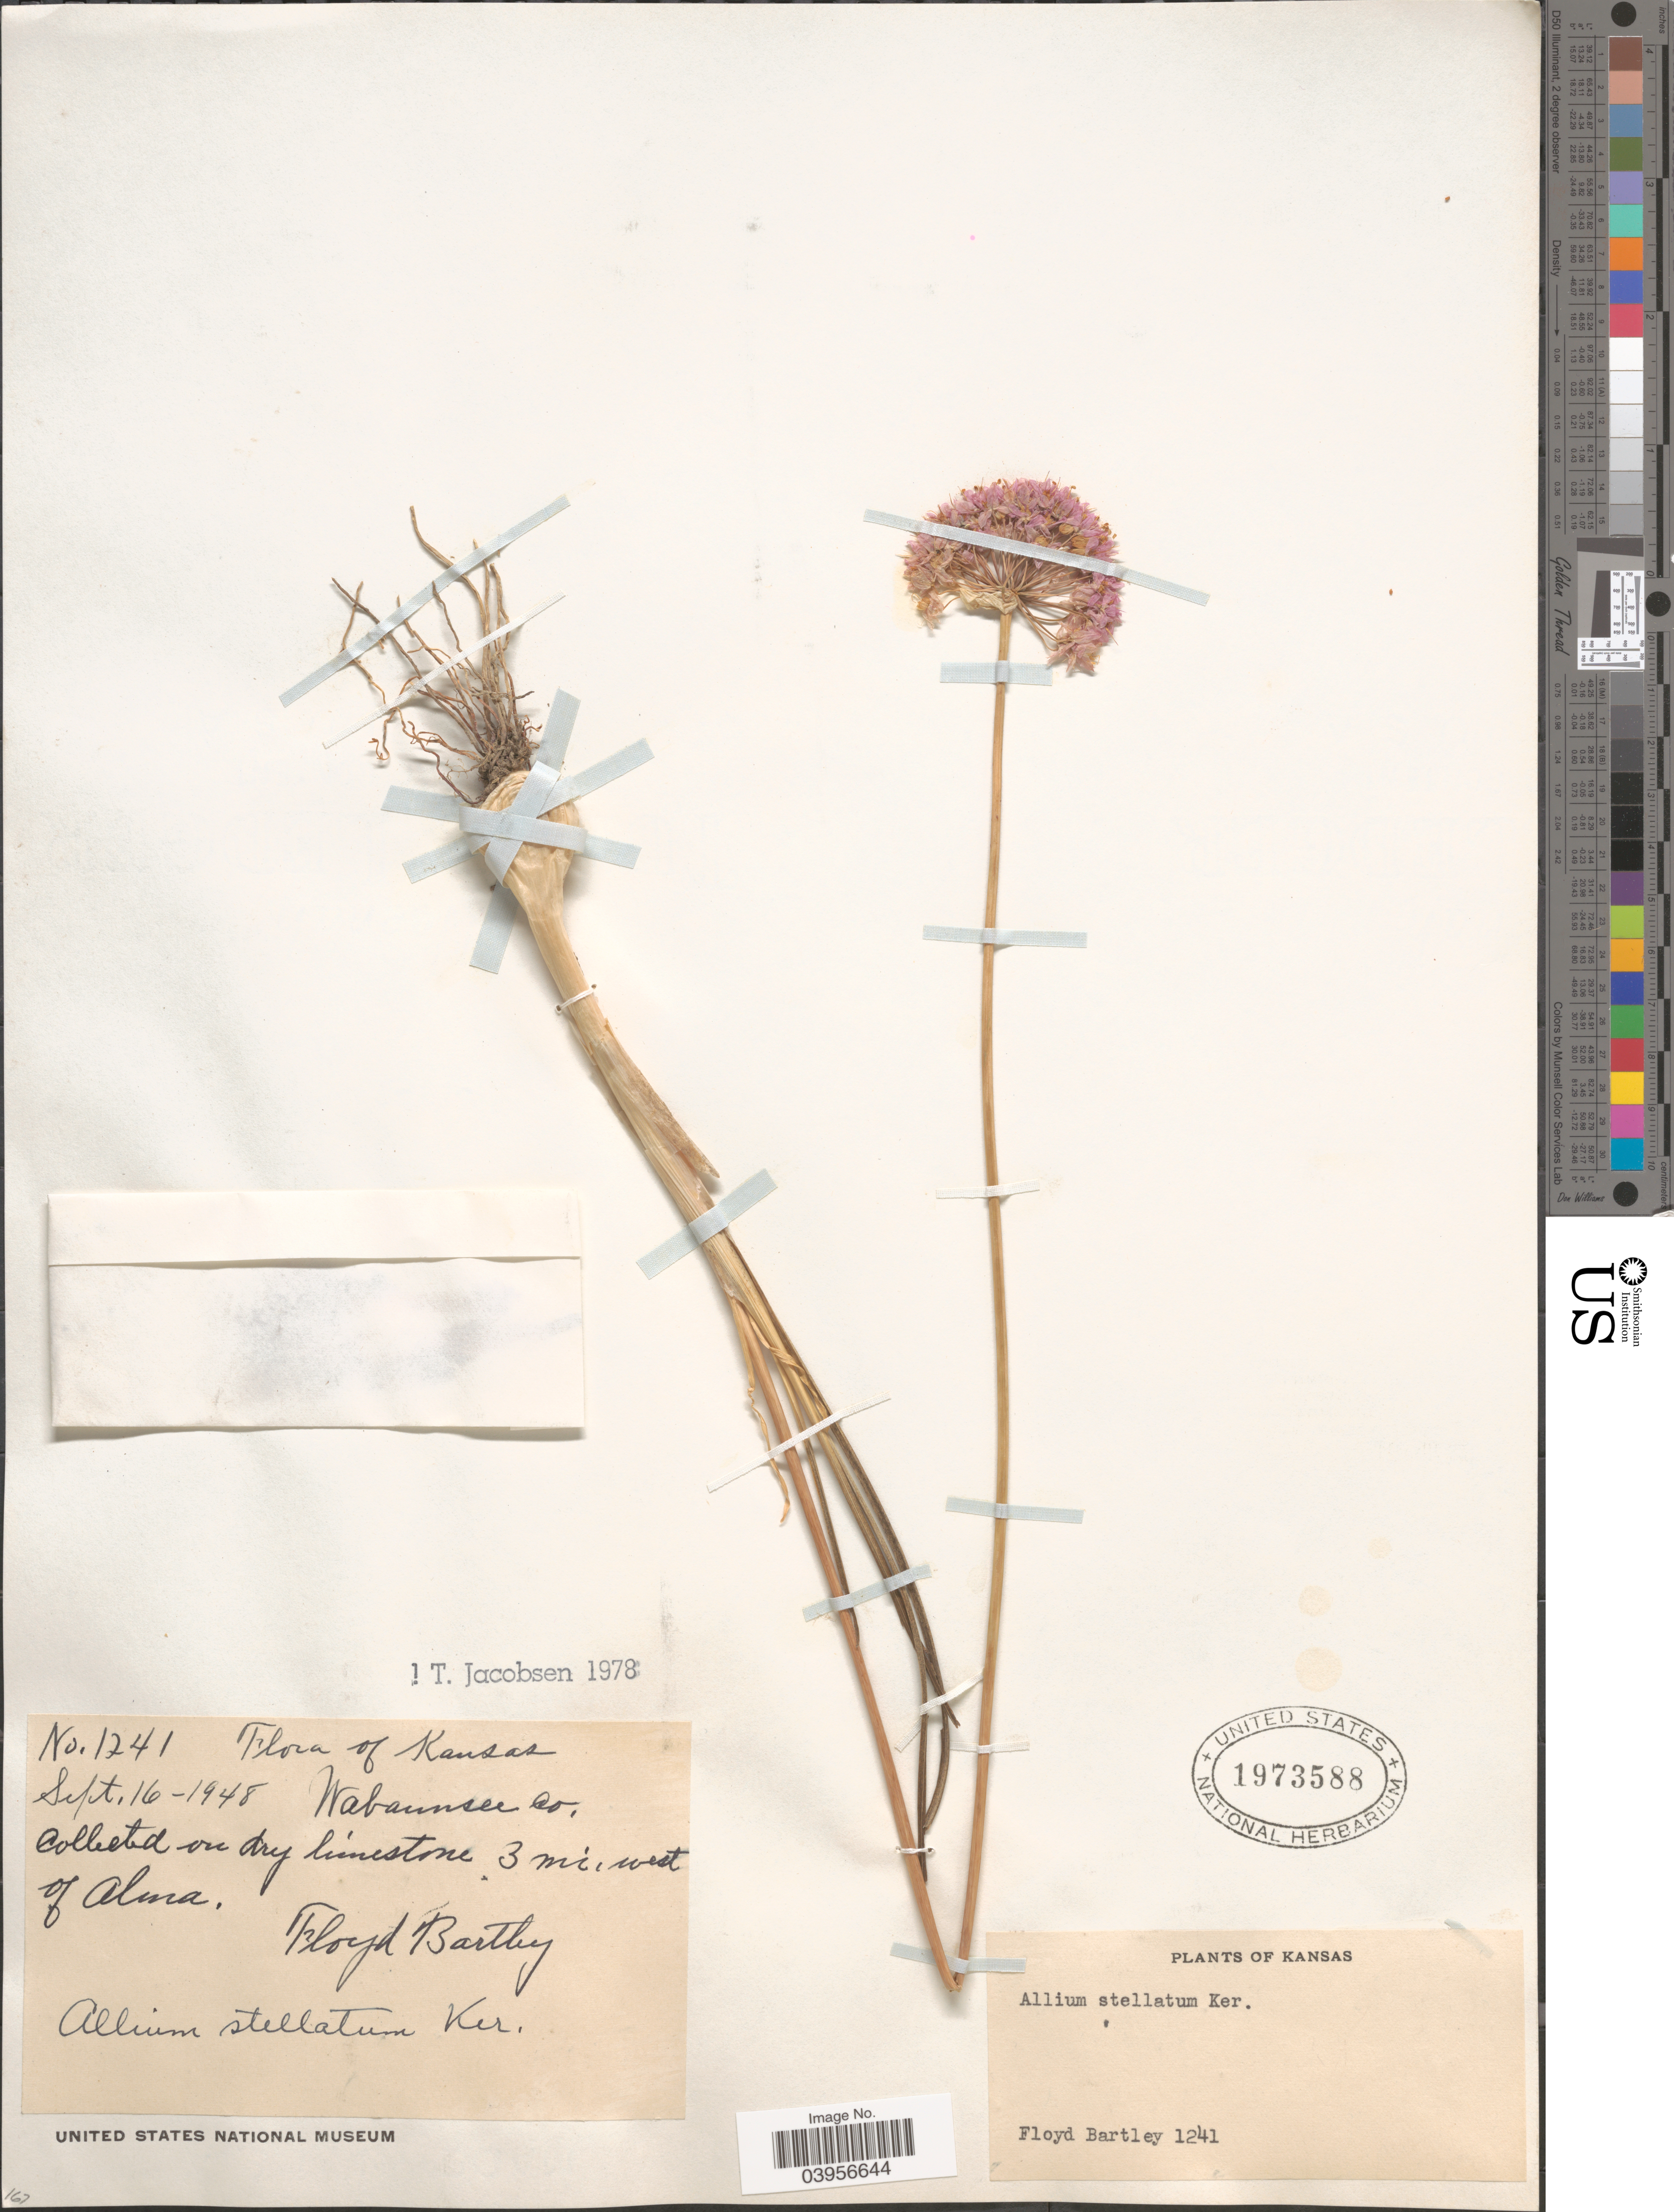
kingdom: Plantae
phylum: Tracheophyta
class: Liliopsida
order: Asparagales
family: Amaryllidaceae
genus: Allium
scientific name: Allium stellatum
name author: Nutt. ex Ker Gawl.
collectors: F. Bartley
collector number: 1241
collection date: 1948-09-16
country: United States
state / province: Kansas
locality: Wabaunsee Co. On dry limestone 3 mi. west of Alma.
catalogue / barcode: US 1973588